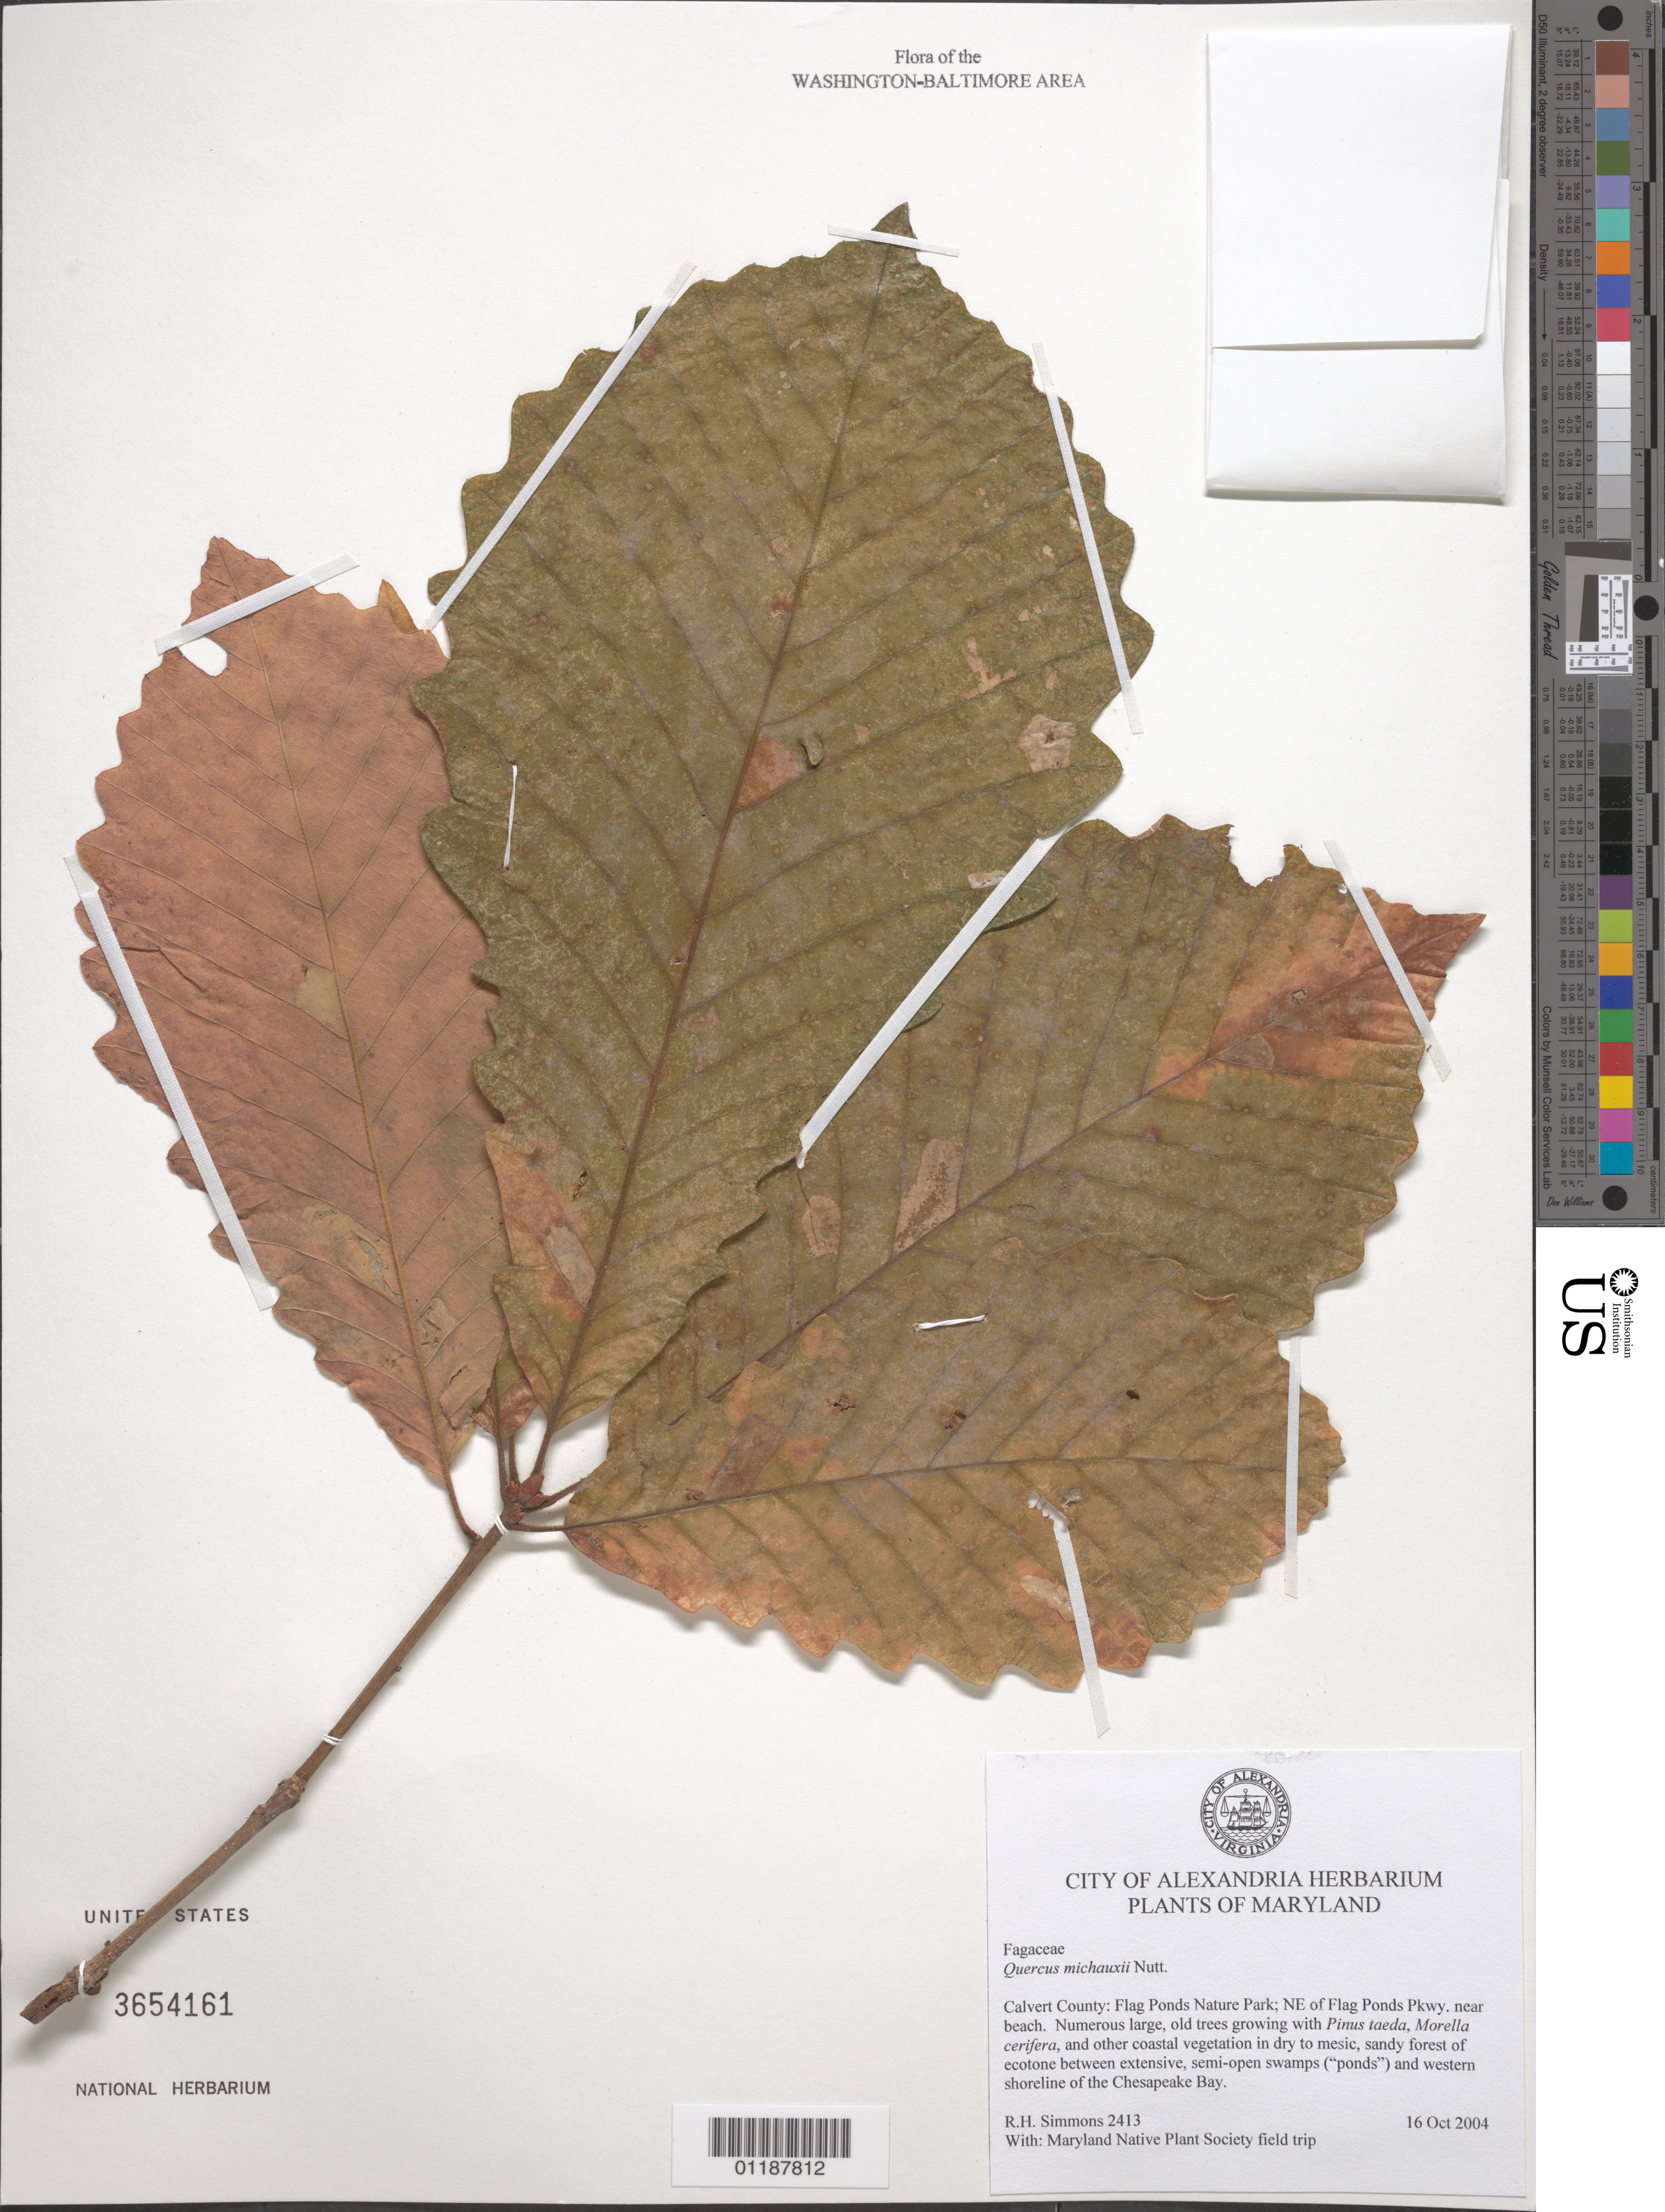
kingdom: Plantae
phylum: Tracheophyta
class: Magnoliopsida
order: Fagales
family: Fagaceae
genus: Quercus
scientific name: Quercus michauxii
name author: Nutt.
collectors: R. Simmons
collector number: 2413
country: United States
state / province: Maryland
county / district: Calvert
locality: Flag Ponds Nature Park, NE of Flag Ponds Parkway, near beach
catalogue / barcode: US 3654161